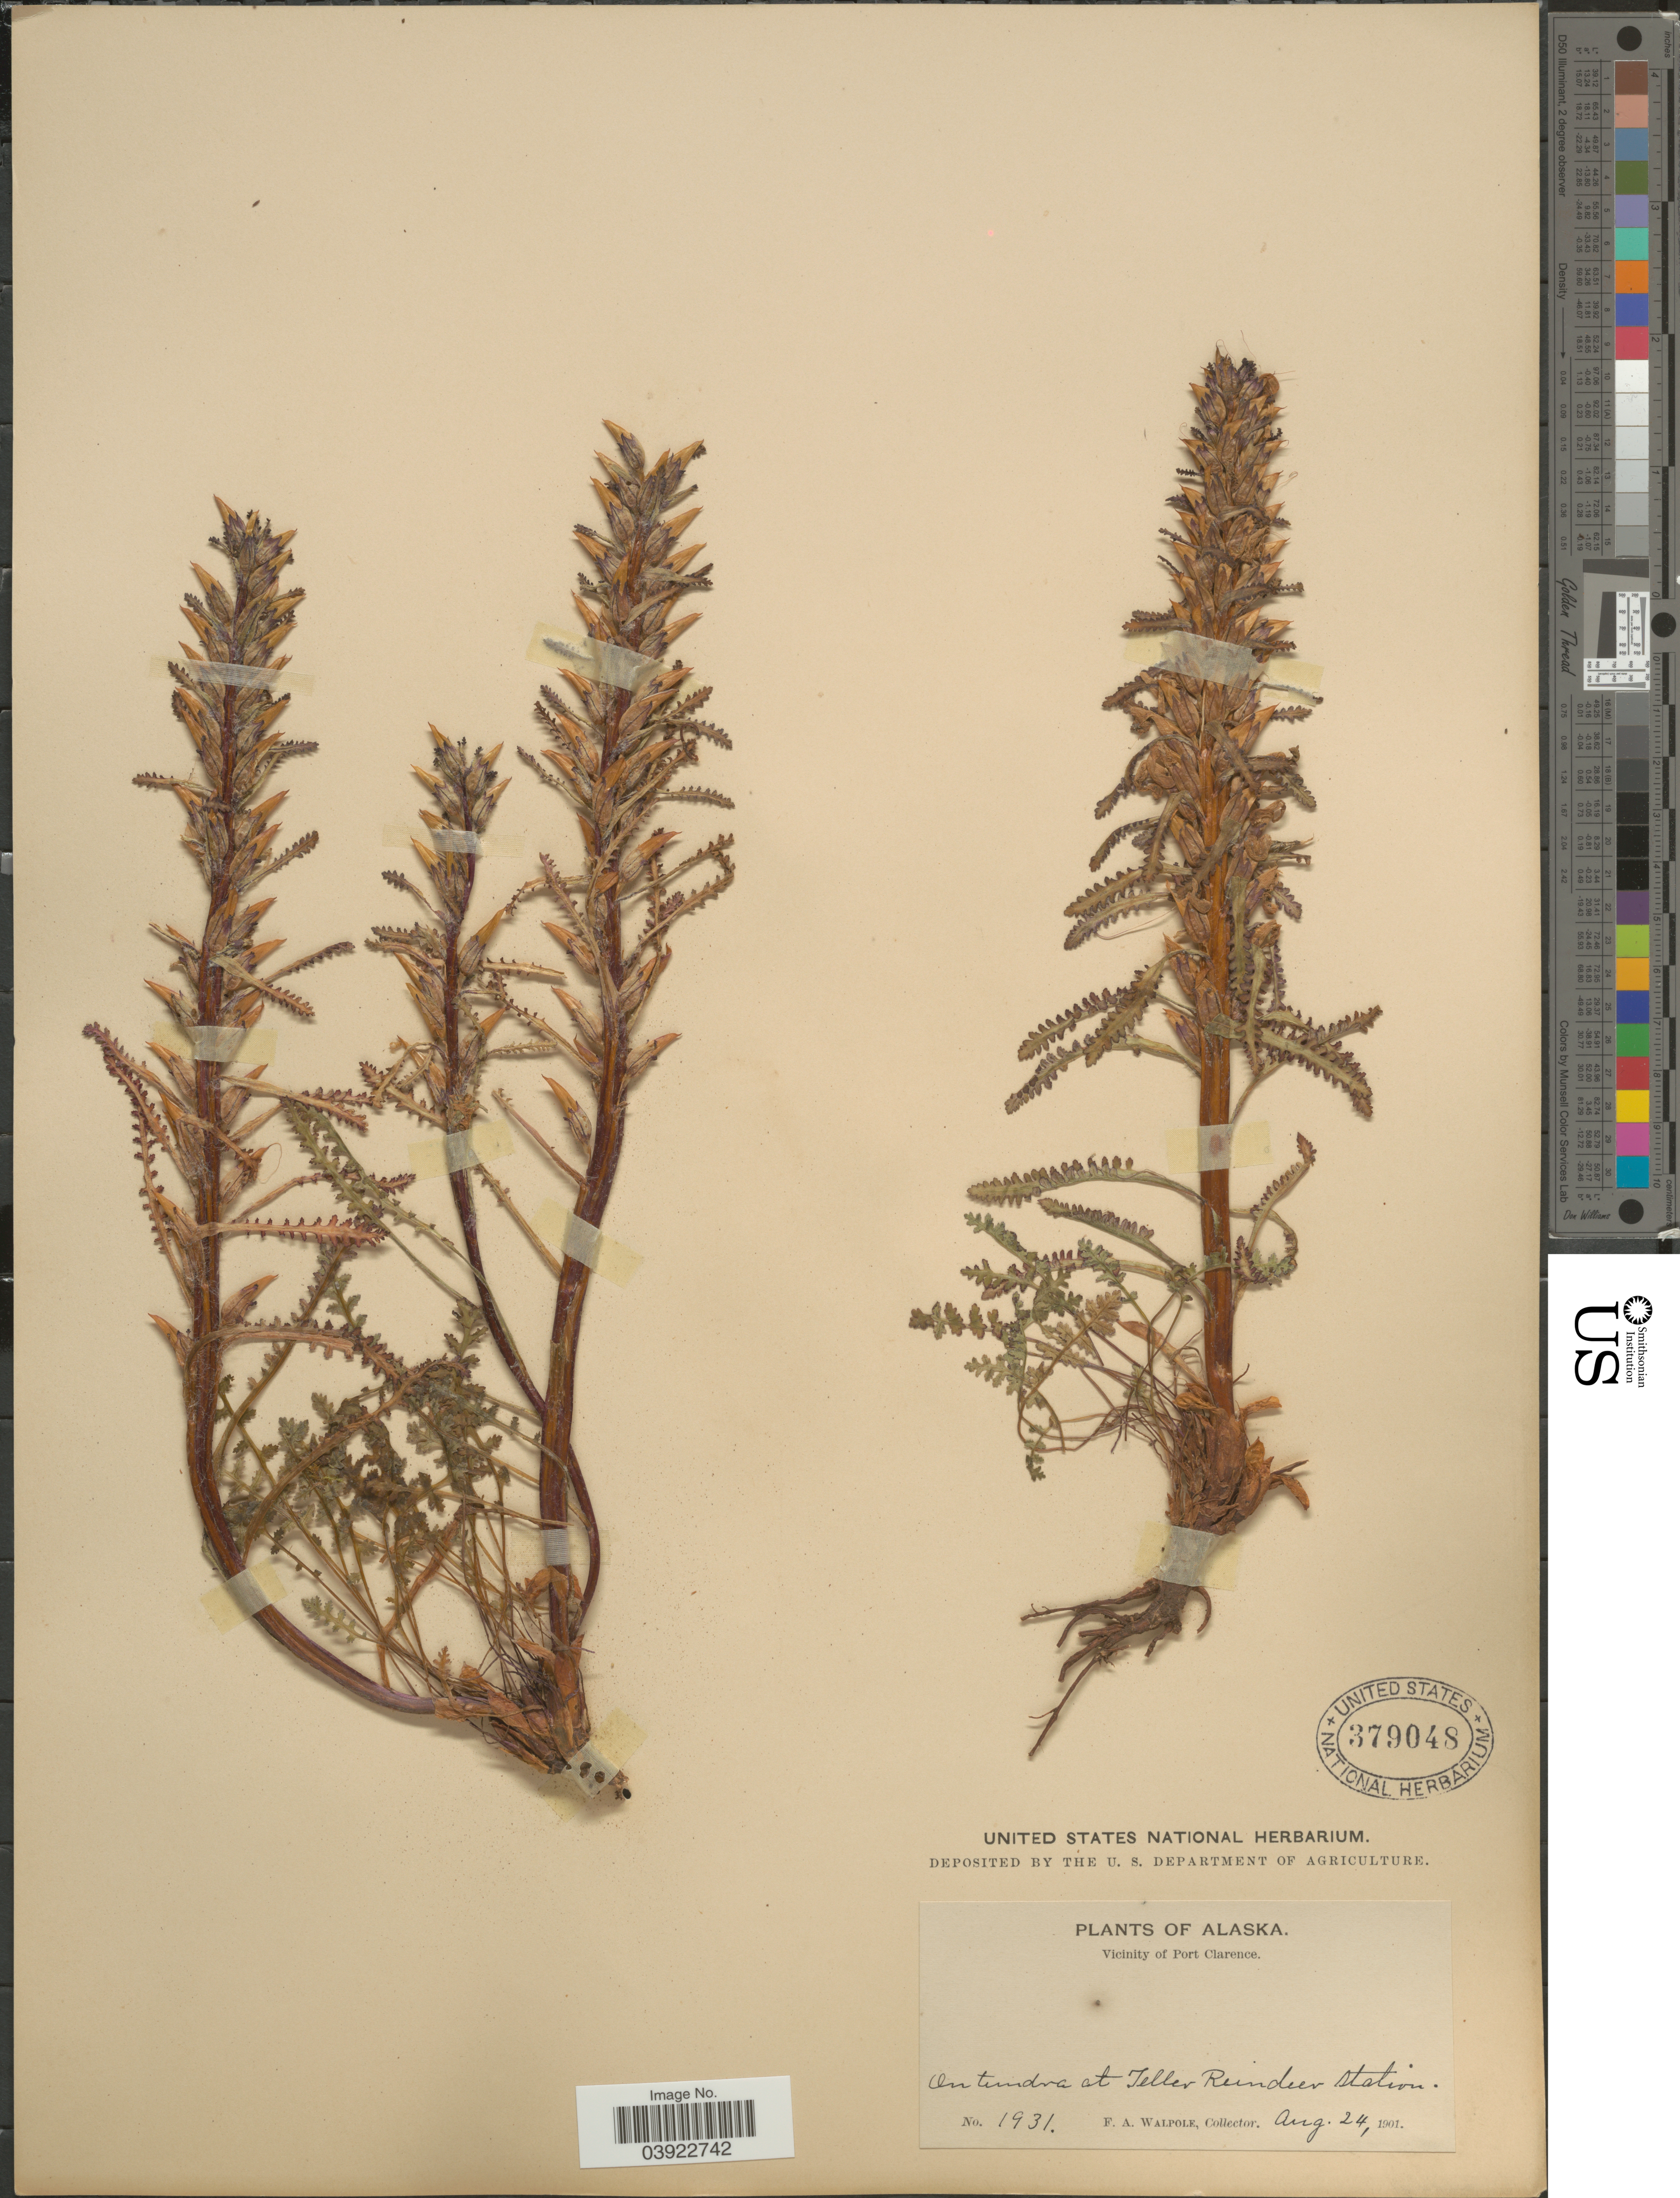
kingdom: Plantae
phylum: Tracheophyta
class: Magnoliopsida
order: Lamiales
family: Orobanchaceae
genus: Pedicularis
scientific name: Pedicularis langsdorffii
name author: Fisch. ex Steven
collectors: F. Walpole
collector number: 1931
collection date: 1901-08-24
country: United States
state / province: Alaska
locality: Vicinity of Port Clarence. On tundra at Teller Reindeer station.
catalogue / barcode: US 379048